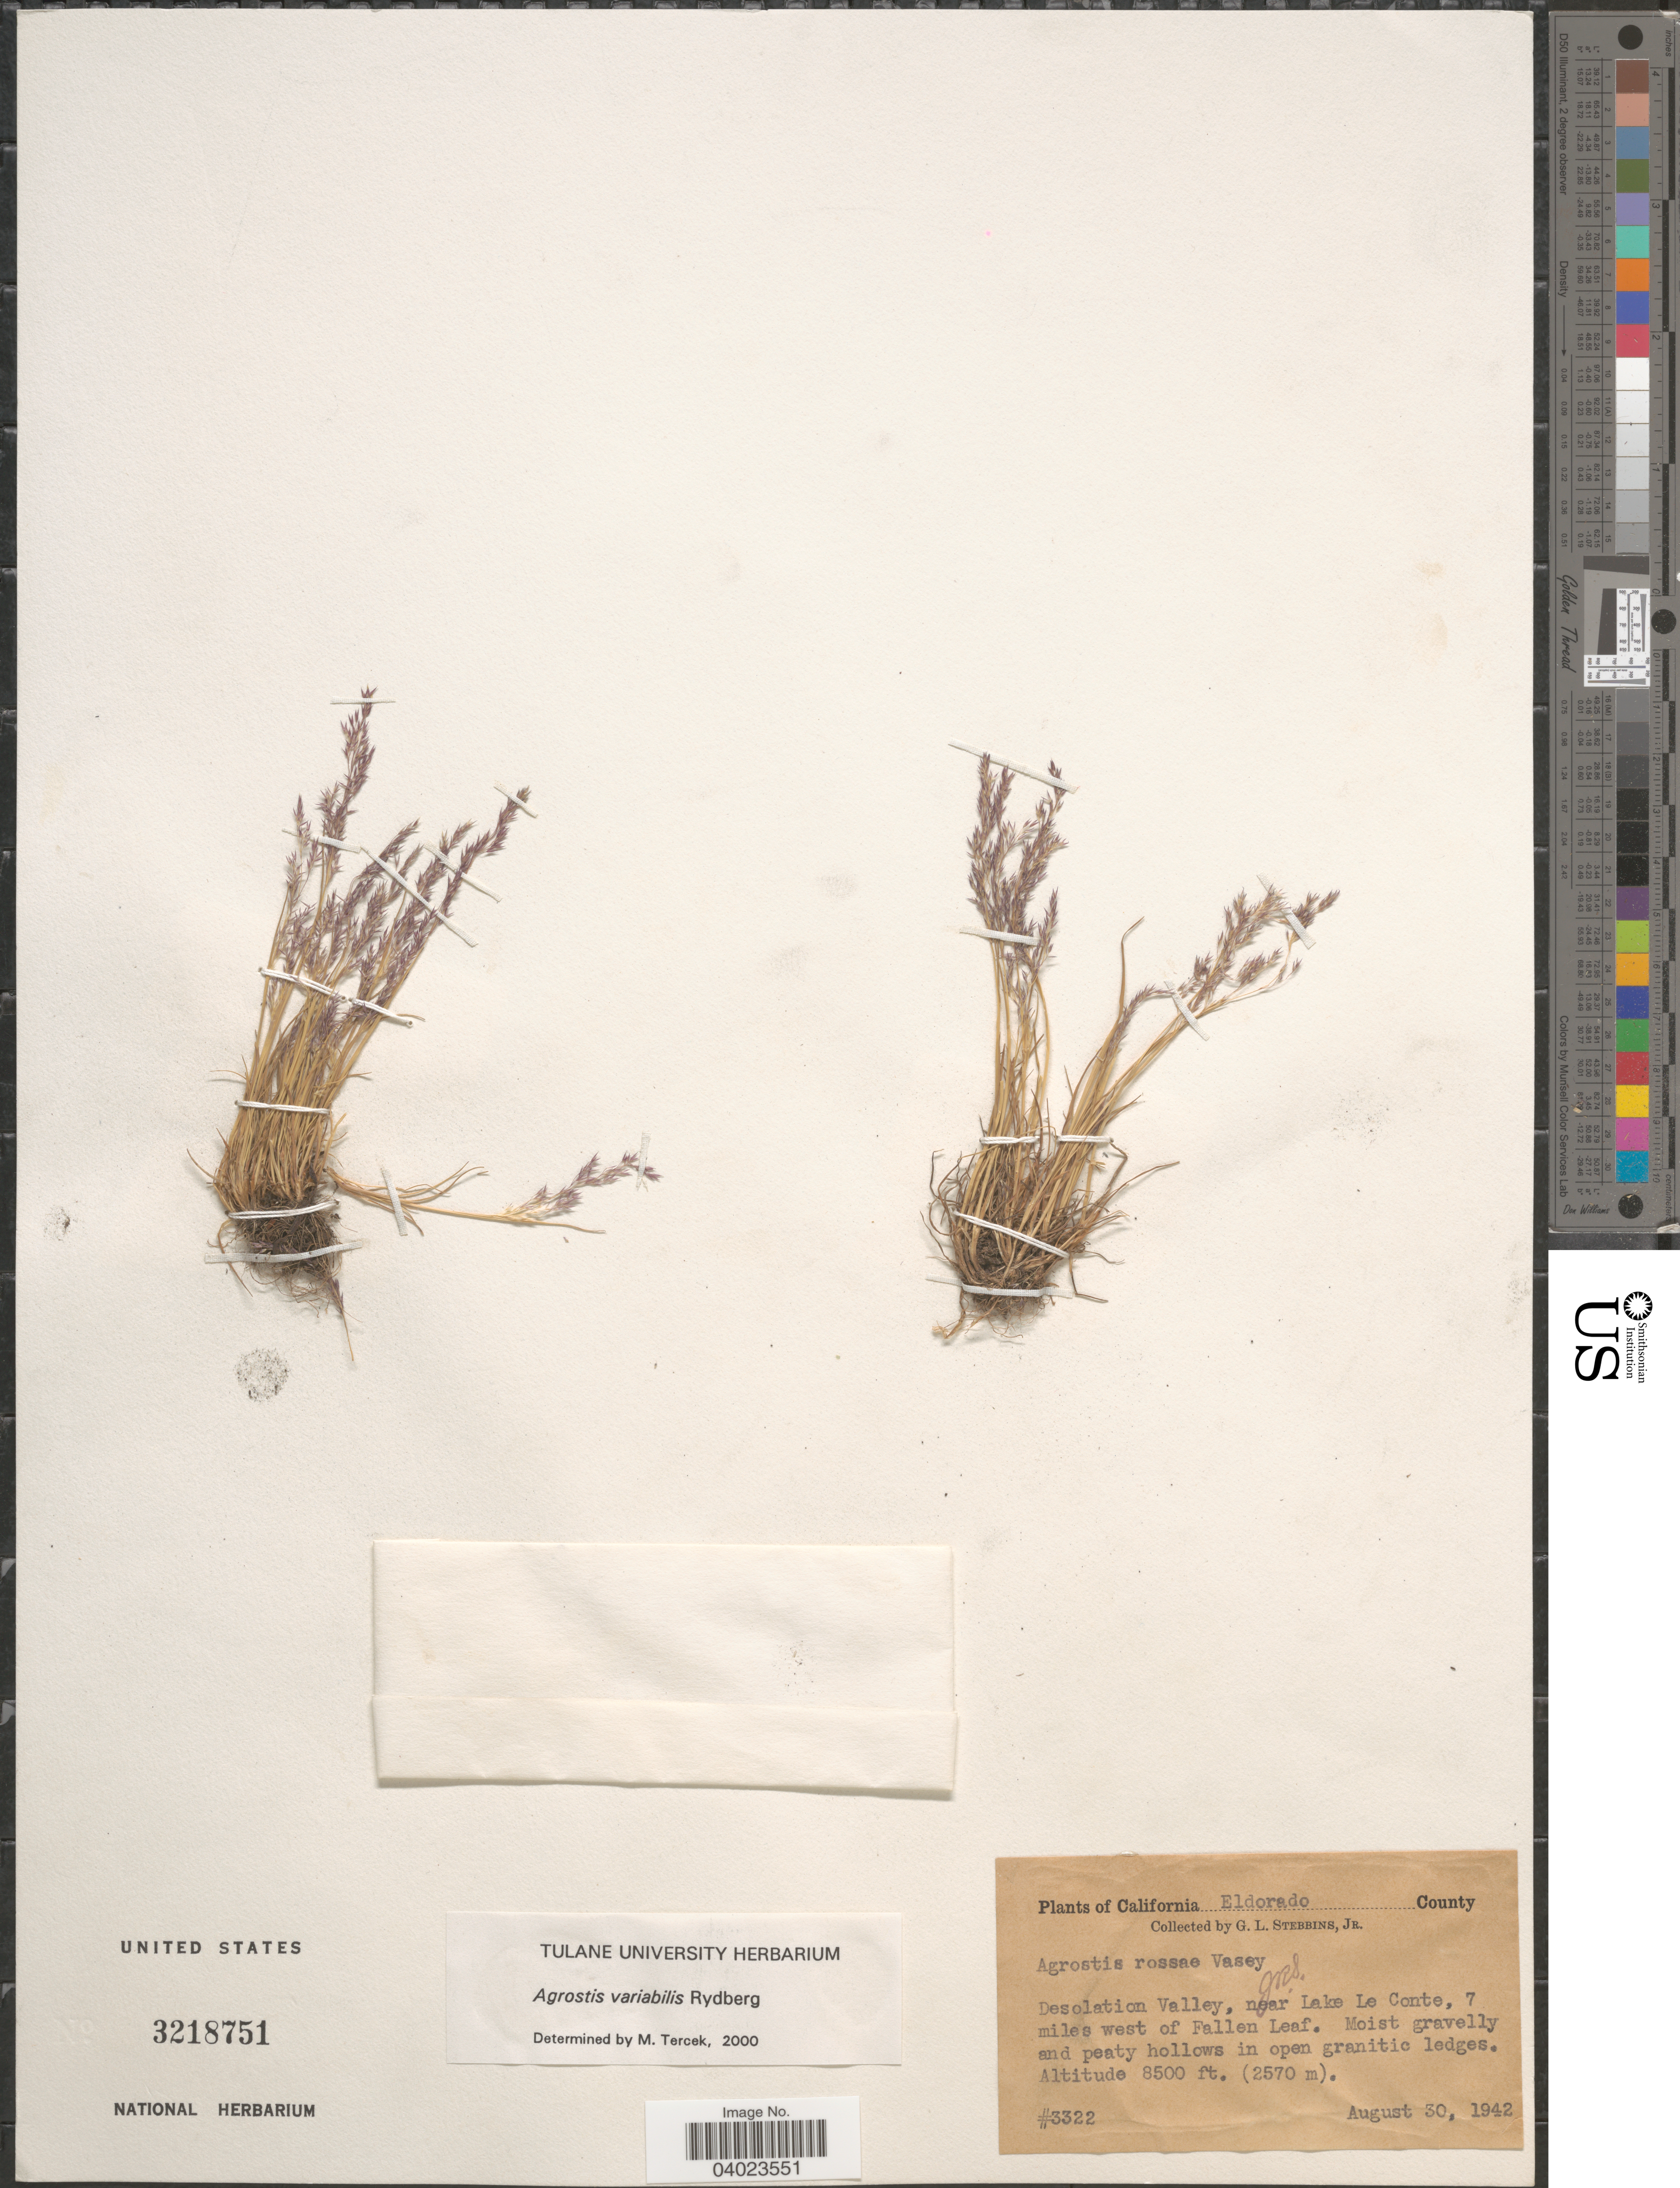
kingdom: Plantae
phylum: Tracheophyta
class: Liliopsida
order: Poales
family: Poaceae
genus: Agrostis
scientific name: Agrostis variabilis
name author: Rydb.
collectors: G. L. Stebbins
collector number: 3322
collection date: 1942-08-30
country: United States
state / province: California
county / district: El Dorado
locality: Eldorado County. Desolation Valley, near Lake Le Conte, 7 miles west of Fallen Leaf.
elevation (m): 2591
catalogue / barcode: US 3218751